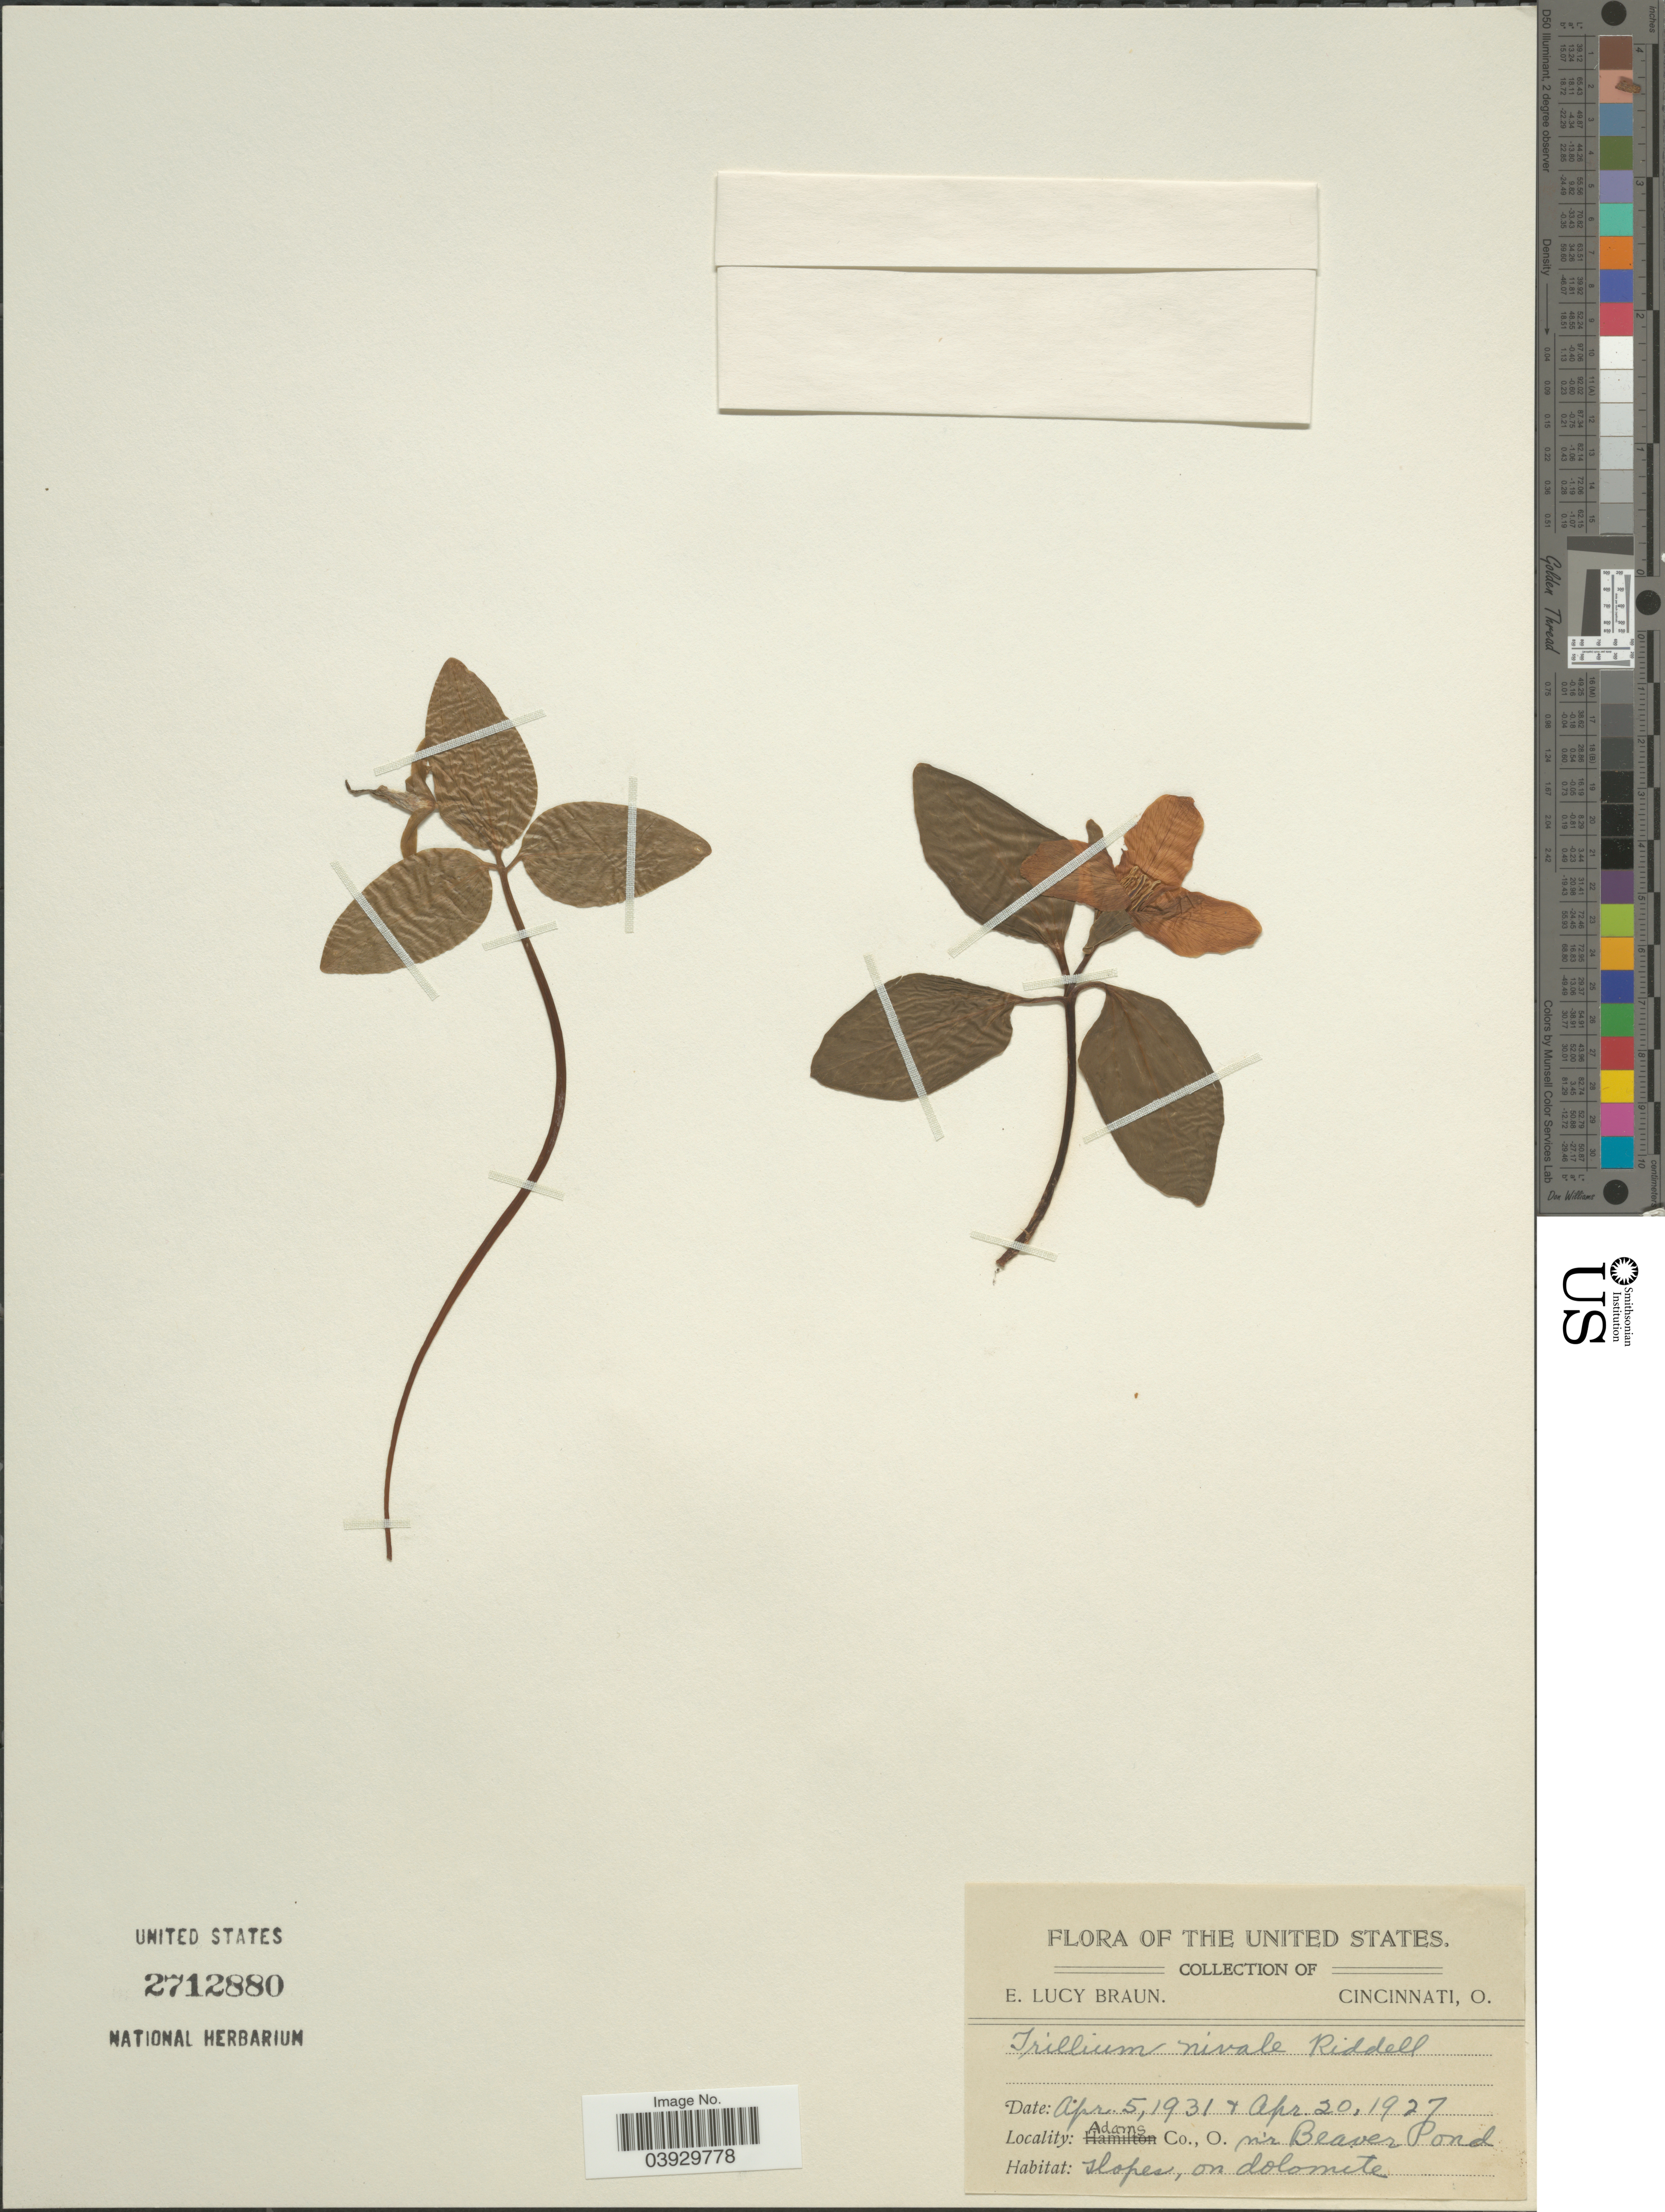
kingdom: Plantae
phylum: Tracheophyta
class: Liliopsida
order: Liliales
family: Melanthiaceae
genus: Trillium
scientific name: Trillium nivale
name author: Riddell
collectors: E. L. Braun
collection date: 1927-04-20/1931-04-05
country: United States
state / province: Ohio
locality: Adams Co., n'r Beaver Pond.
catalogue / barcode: US 2712880